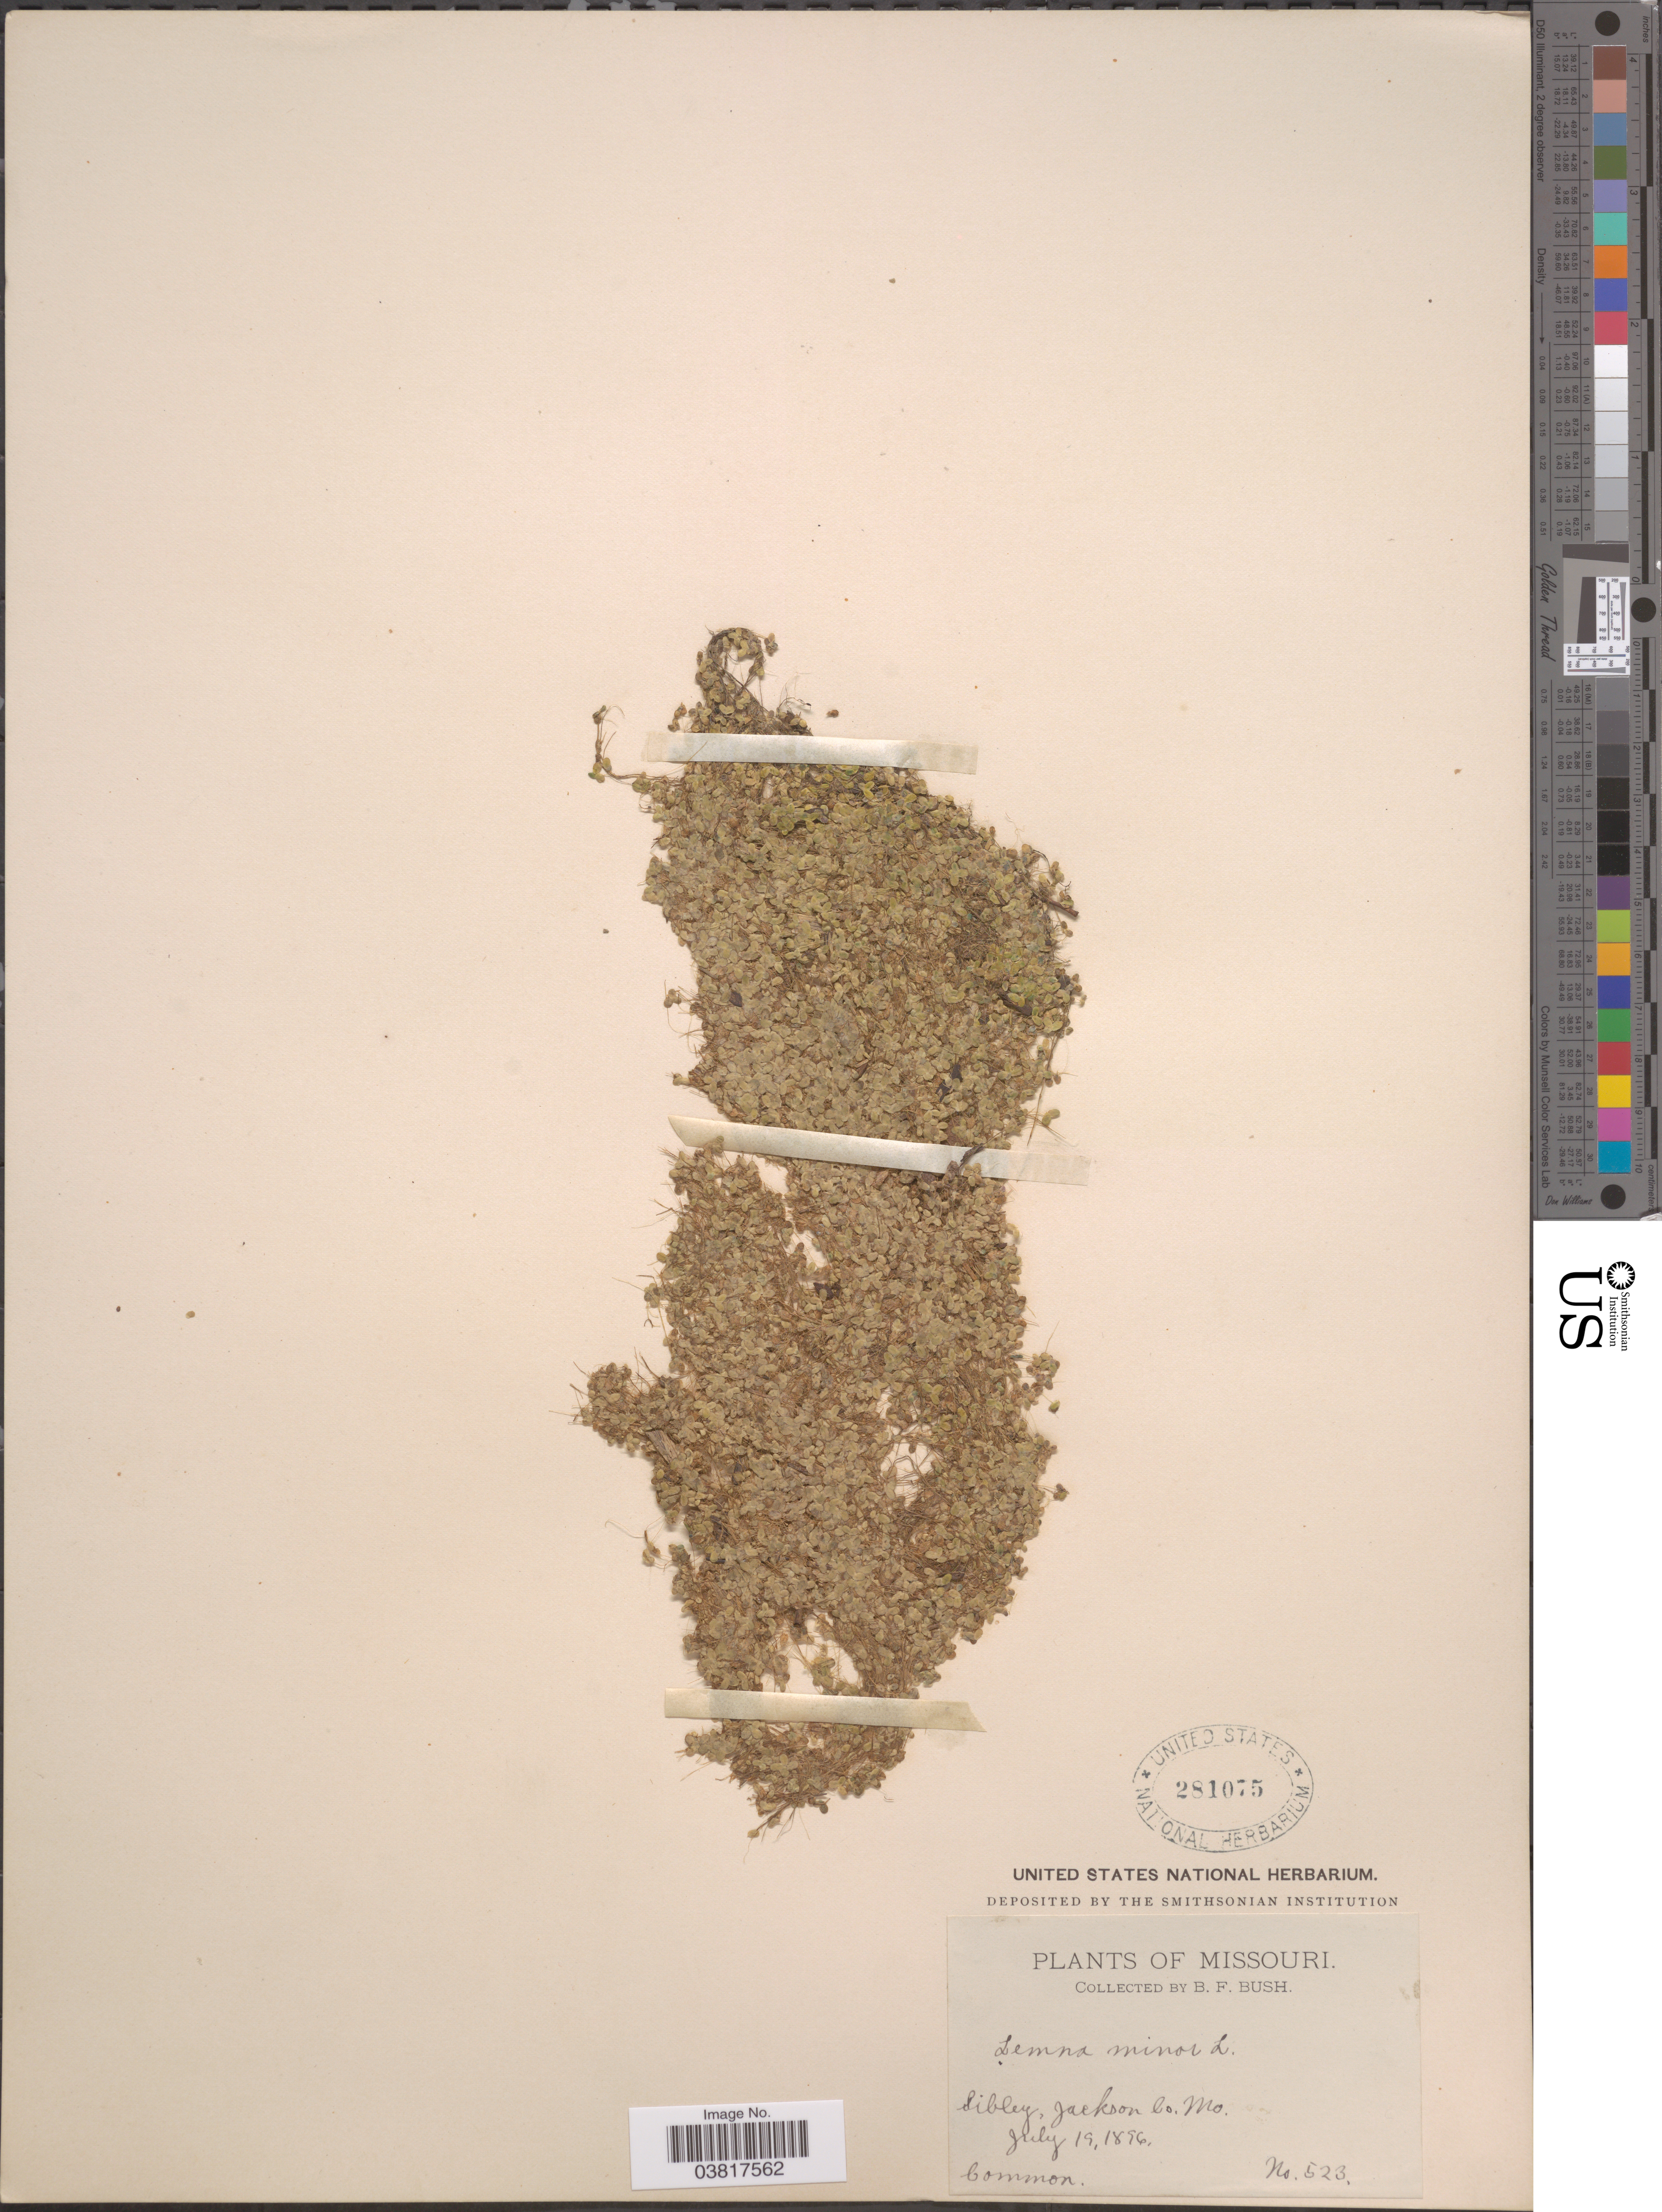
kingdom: Plantae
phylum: Tracheophyta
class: Liliopsida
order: Alismatales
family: Araceae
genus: Lemna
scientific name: Lemna minor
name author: L.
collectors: B. F. Bush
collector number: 523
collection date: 1896-07-19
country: United States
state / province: Missouri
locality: Sibley, Jackson Co.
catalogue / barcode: US 281075